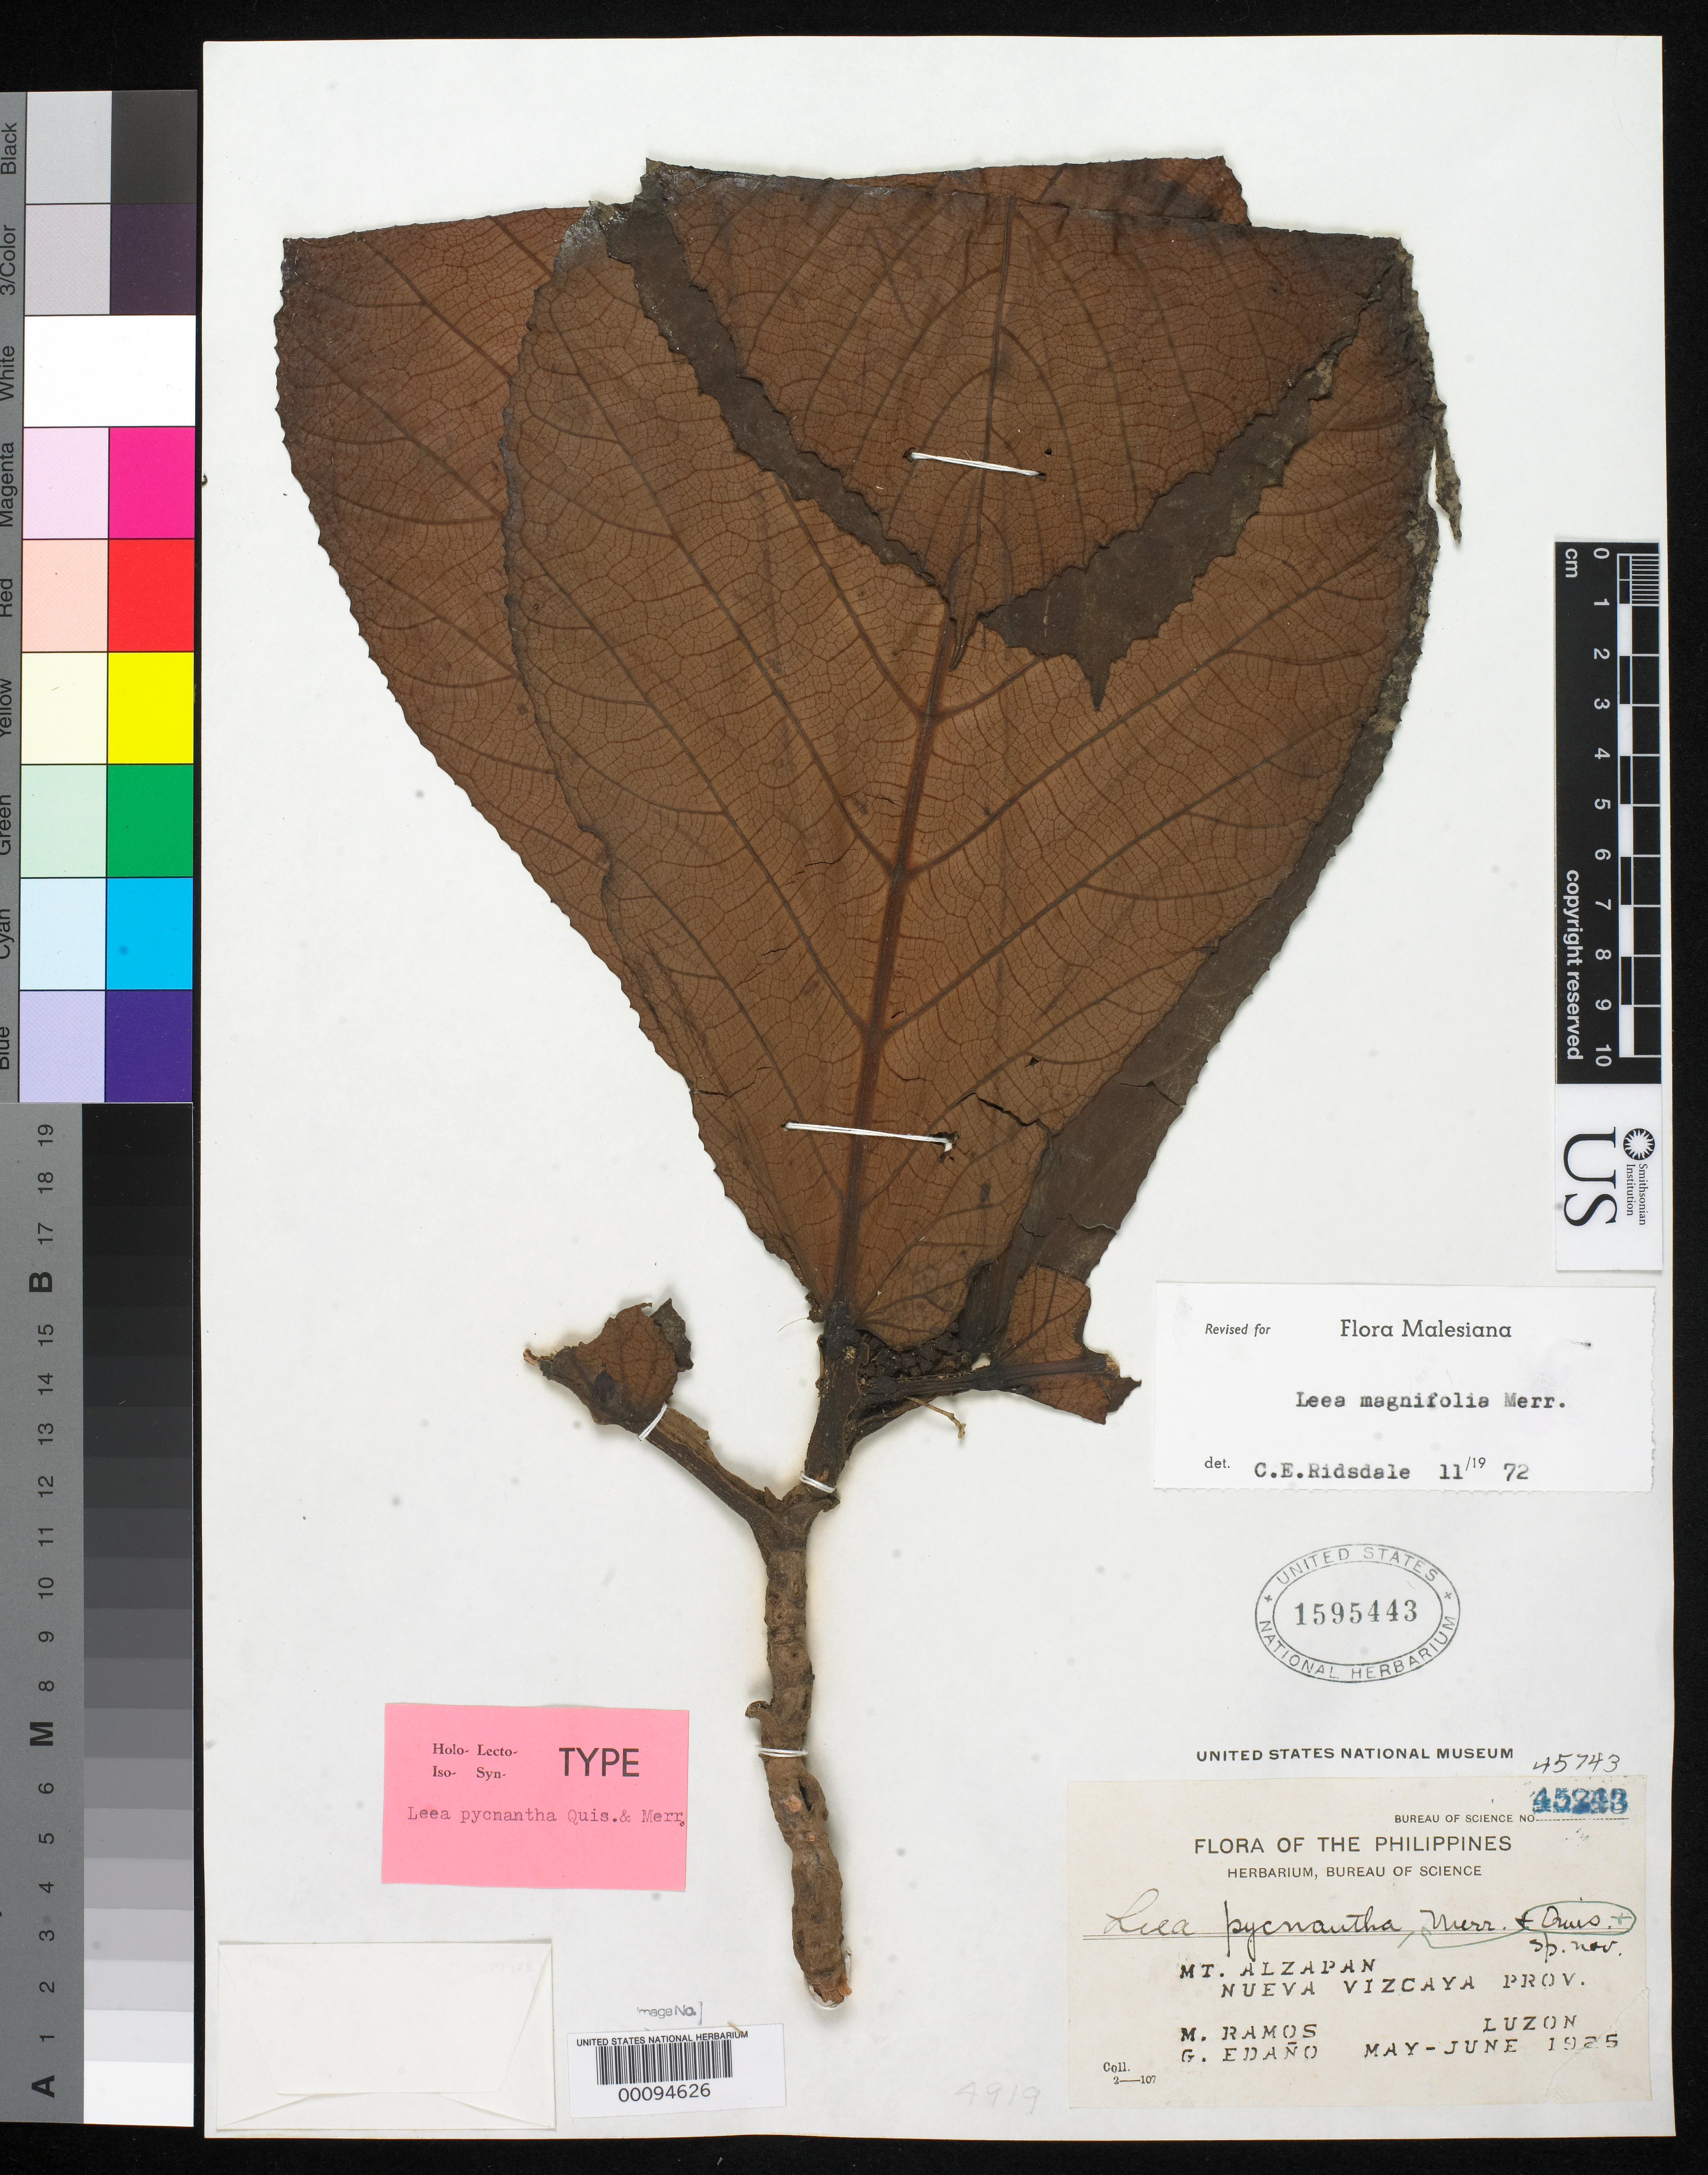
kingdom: Plantae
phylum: Tracheophyta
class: Magnoliopsida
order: Vitales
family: Vitaceae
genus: Leea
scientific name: Leea pycnantha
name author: Quisumb. & Merr.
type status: Isotype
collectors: M. Ramos & G. E. Edaño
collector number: Bur. Sci. 45743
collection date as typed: May 1925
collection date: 1925-05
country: Philippines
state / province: Cagayan Valley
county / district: Nueva Vizcaya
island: Luzon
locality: Mt. Alzapan.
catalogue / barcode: US 1595443